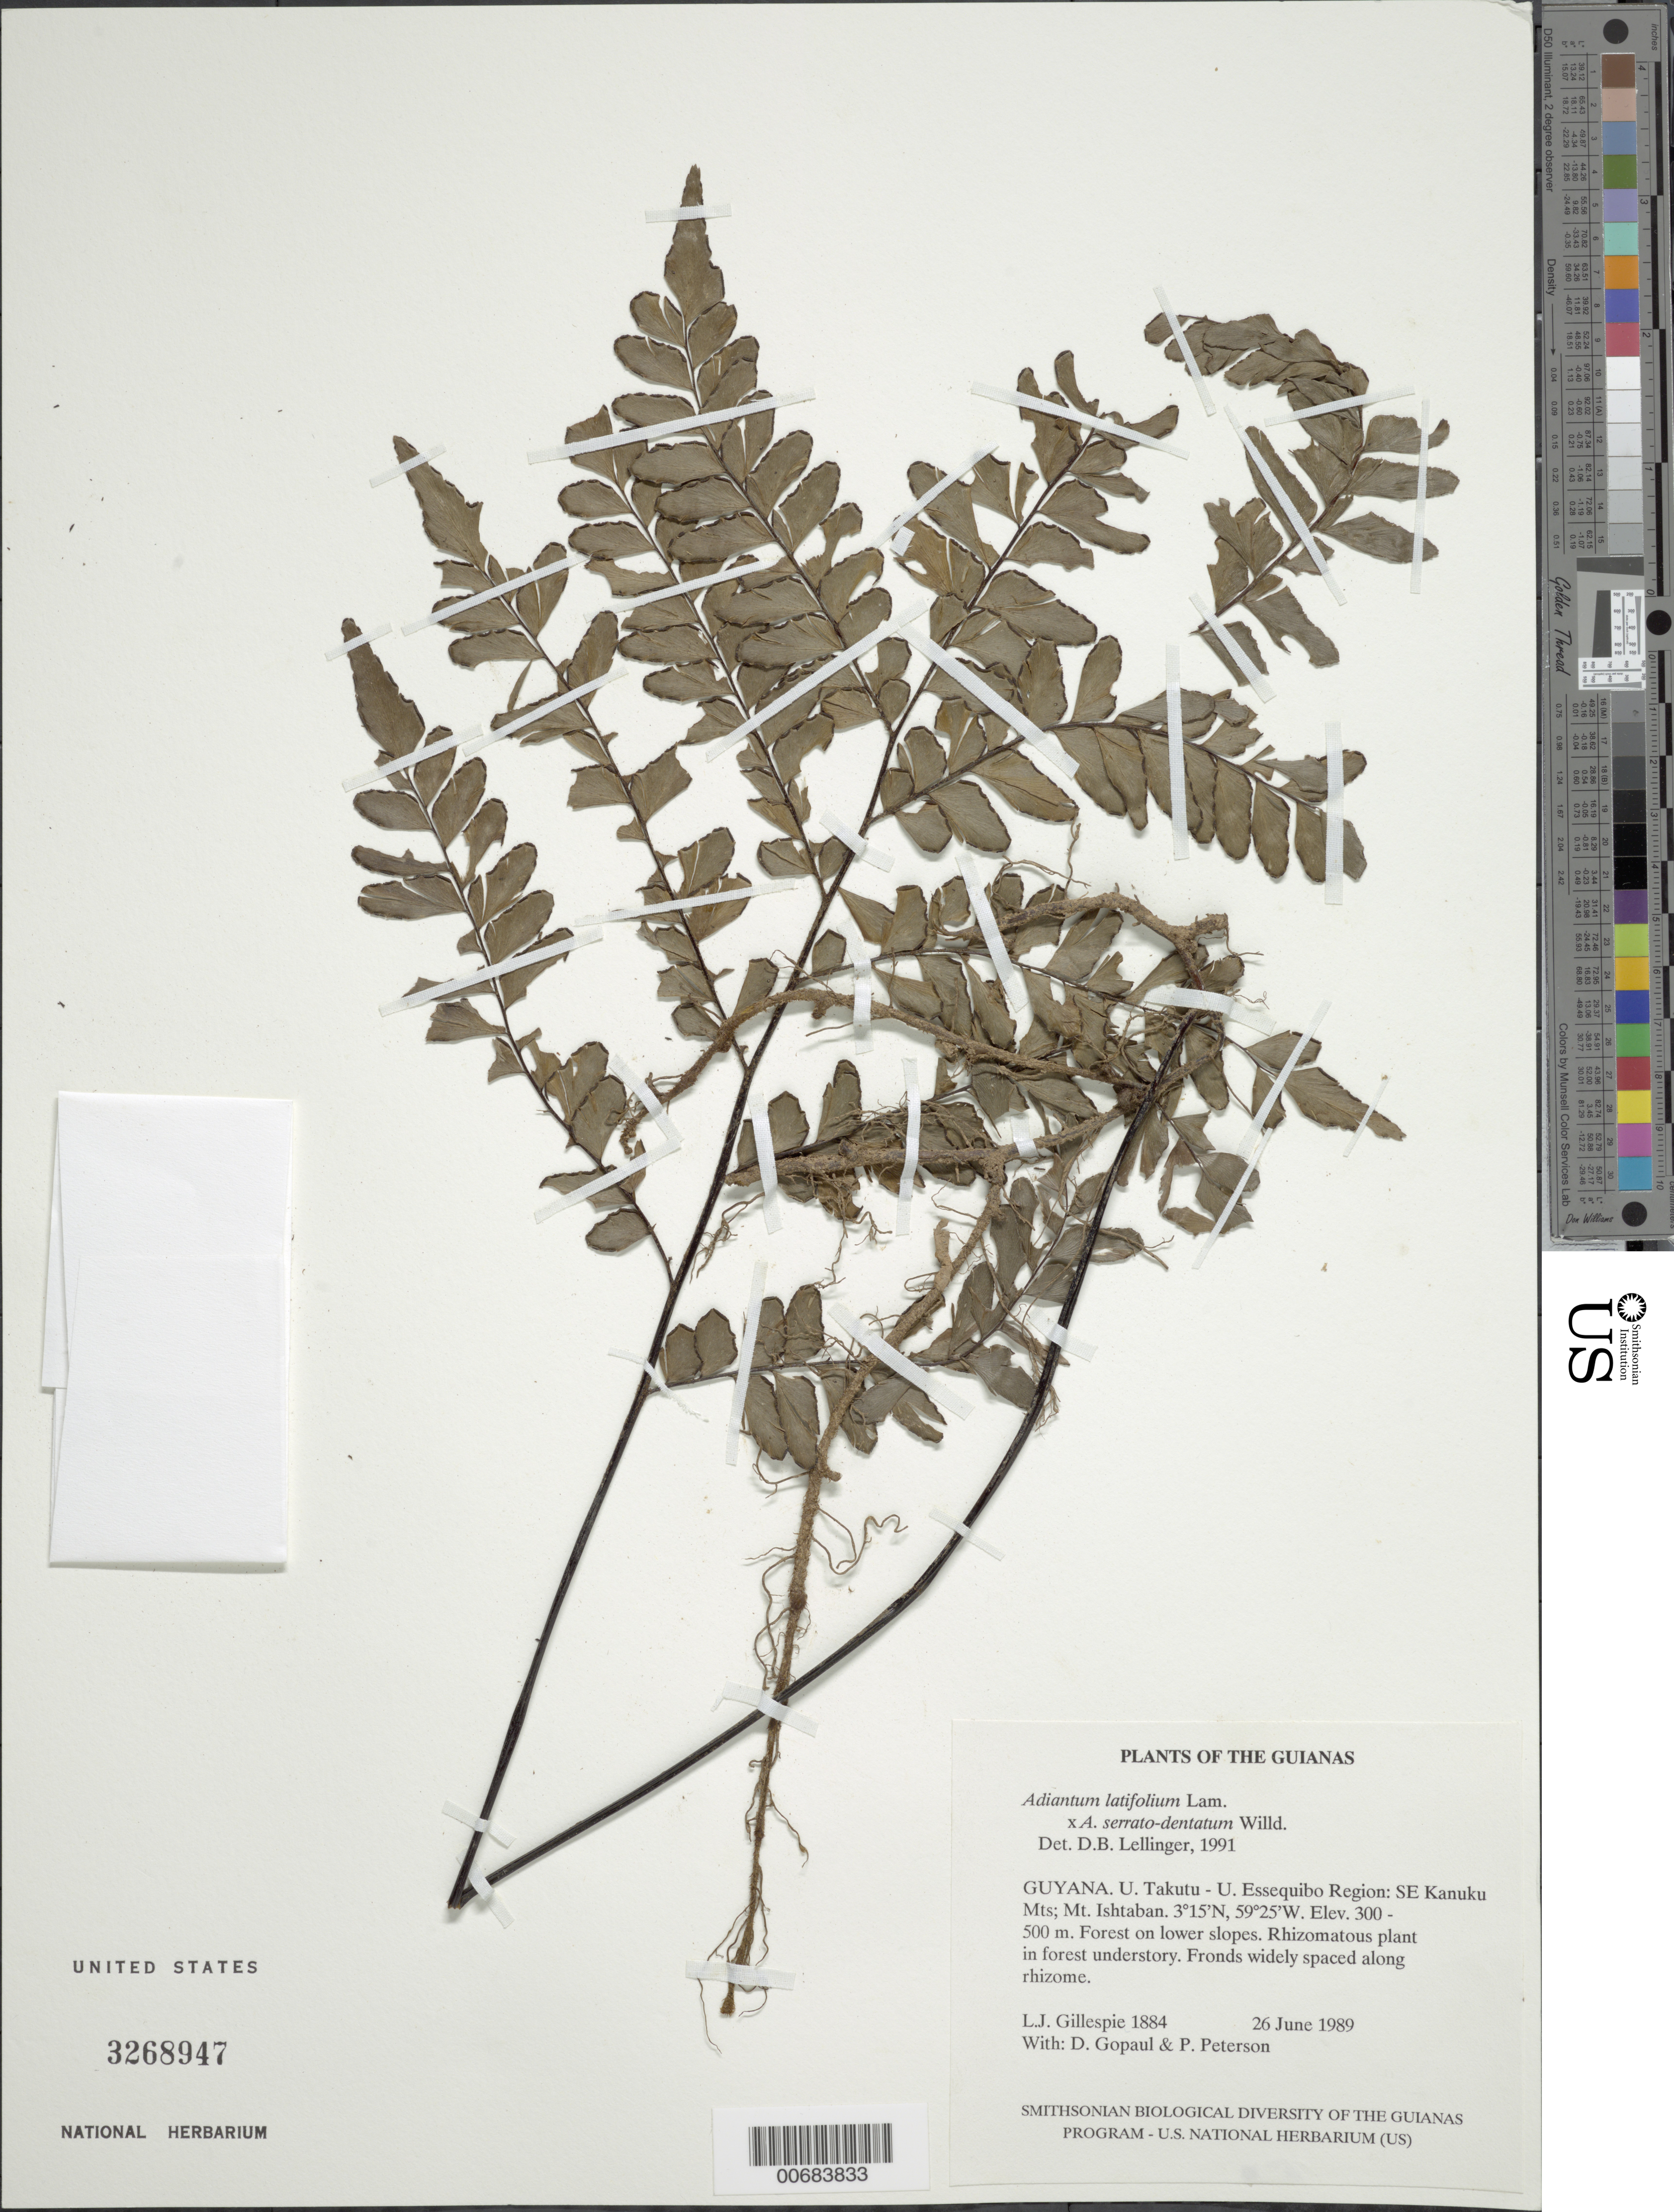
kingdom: Plantae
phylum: Tracheophyta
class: Polypodiopsida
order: Polypodiales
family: Pteridaceae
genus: Adiantum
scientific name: Adiantum latifolium x A. serratodentatum Humb. & Bonpl. ex Willd.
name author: Lam.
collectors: L. J. Gillespie, D. Gopaul & P. M. Peterson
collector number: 1884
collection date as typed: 26 June 1989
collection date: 1989-06-26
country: Guyana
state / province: U. Takutu-U. Essequibo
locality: SE Kanuku Mts; Mt. Ishtaban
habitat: Forest on lower slopes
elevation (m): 300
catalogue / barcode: US 3268947